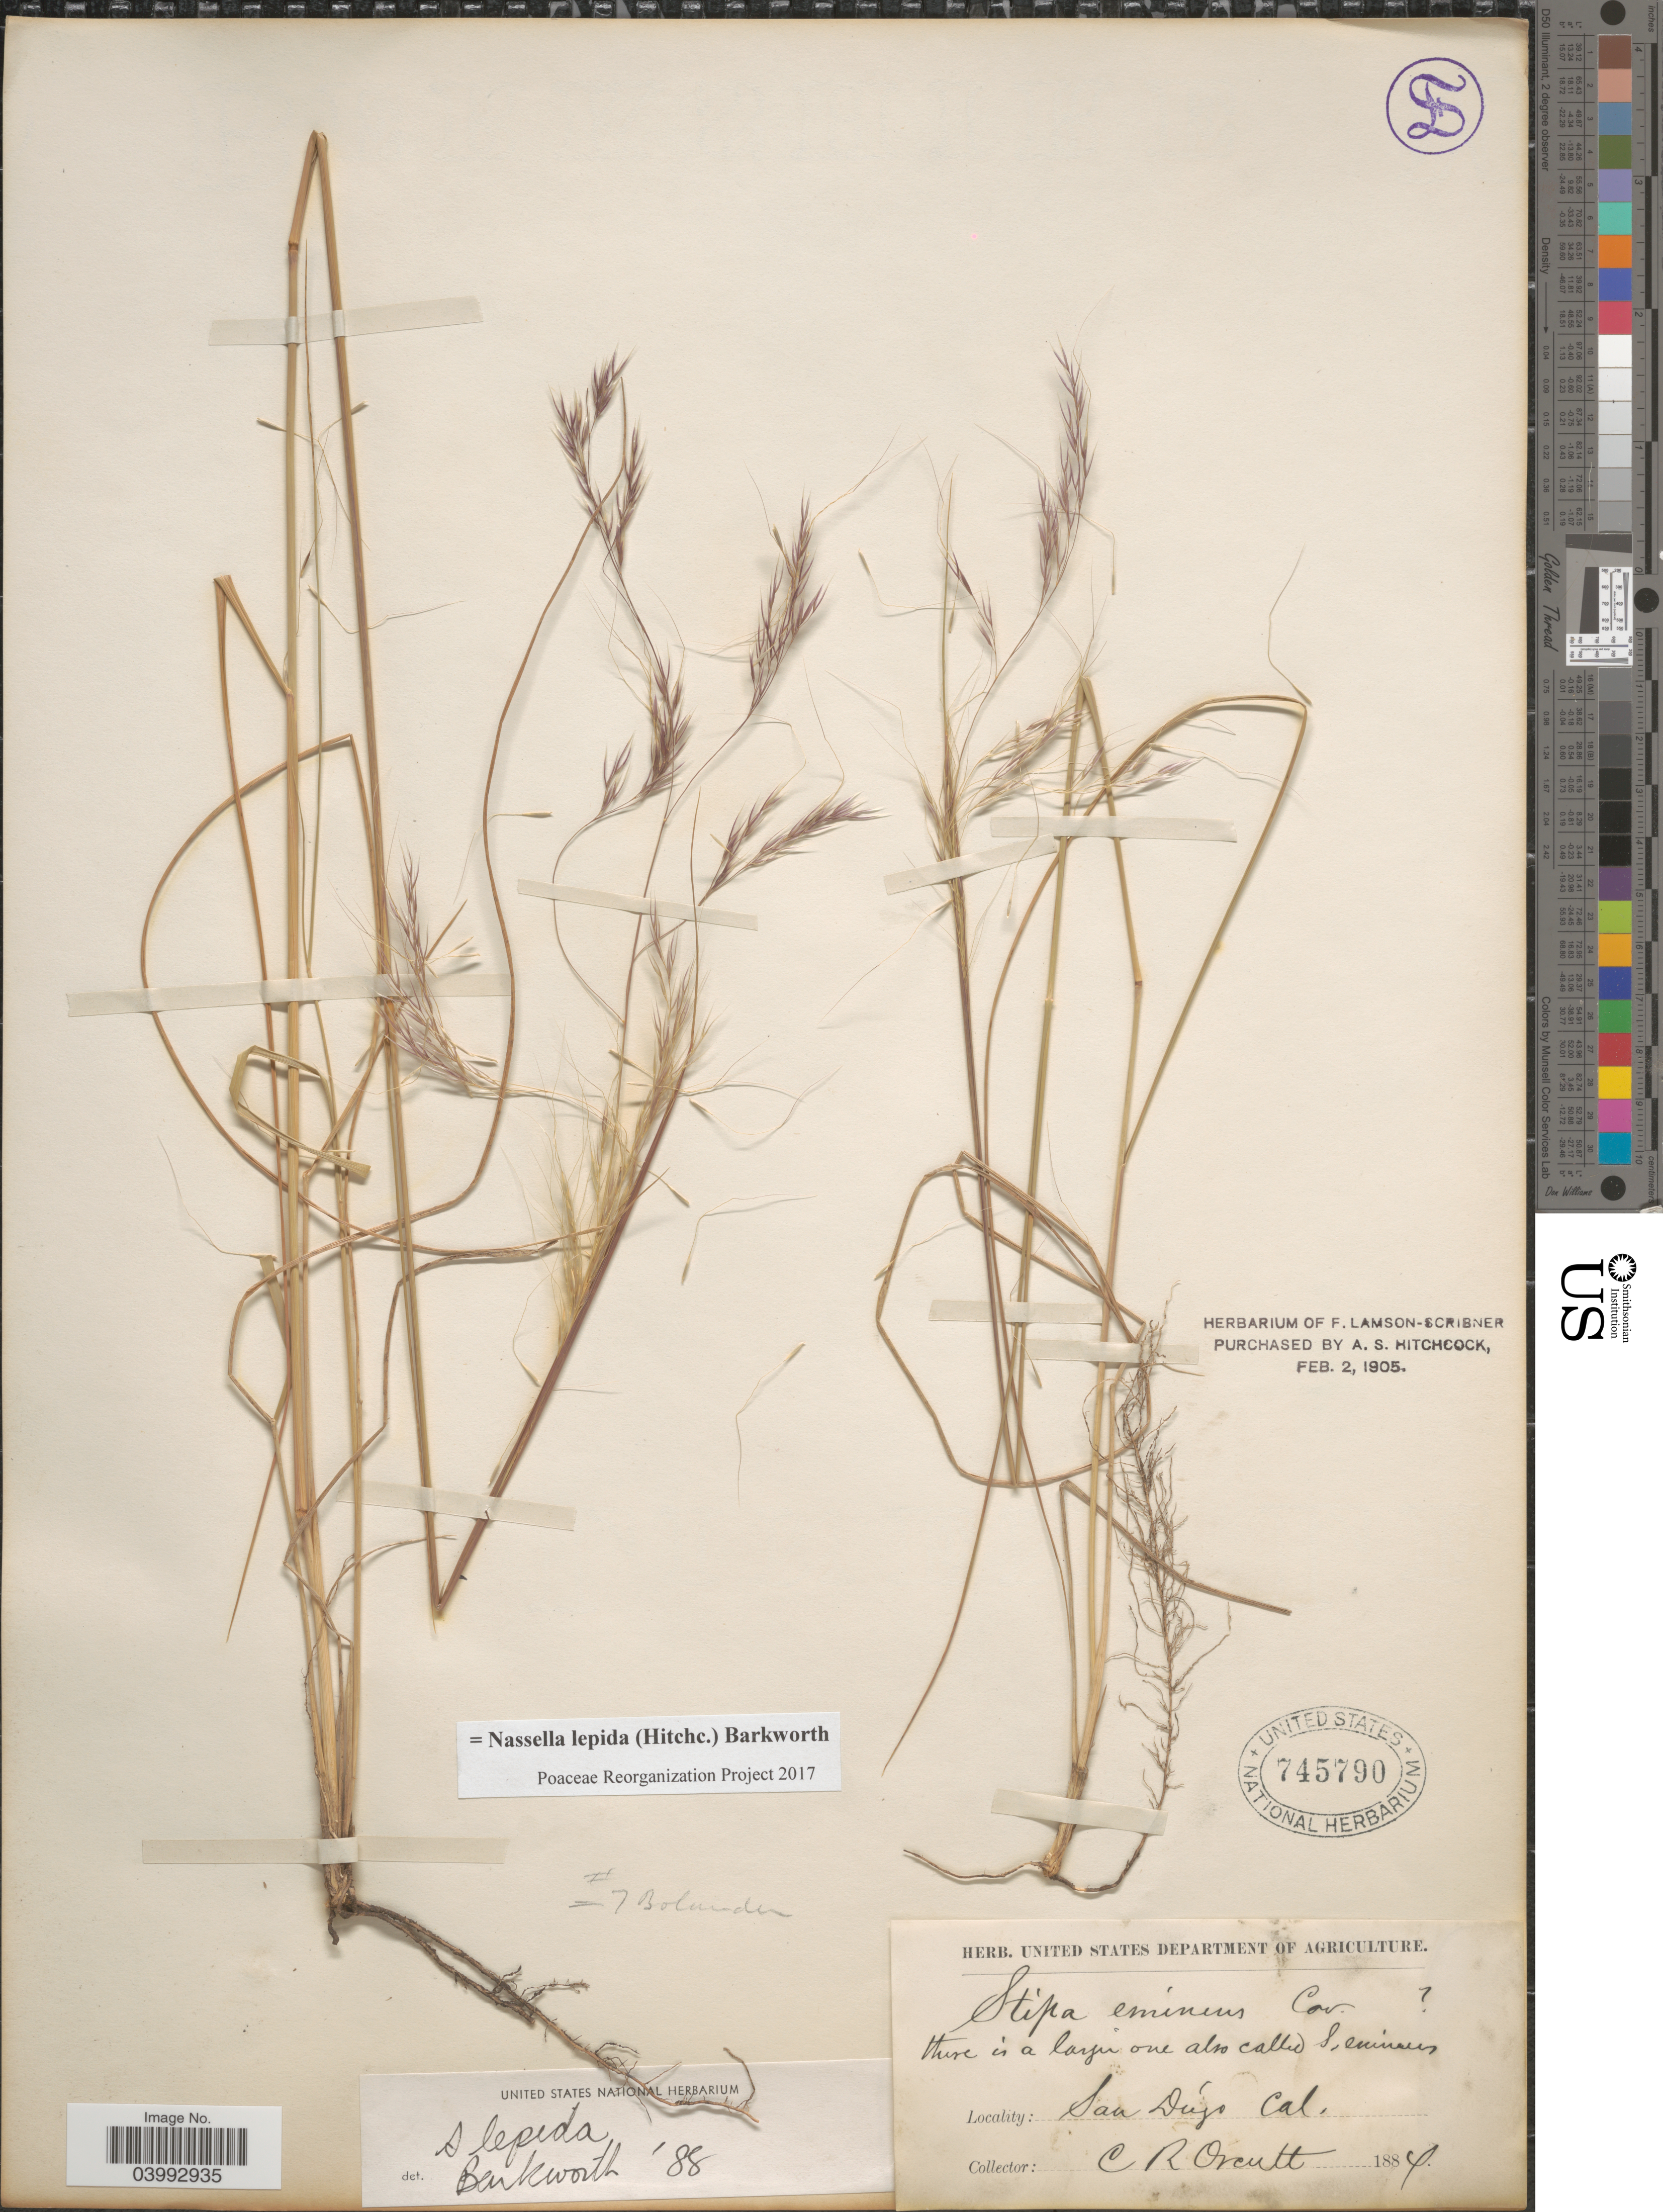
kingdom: Plantae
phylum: Tracheophyta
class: Liliopsida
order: Poales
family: Poaceae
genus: Nassella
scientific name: Nassella lepida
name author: (Hitchc.) Barkworth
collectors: C. R. Orcutt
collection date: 1884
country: United States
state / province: California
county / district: San Diego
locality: San Diego.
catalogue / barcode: US 745790